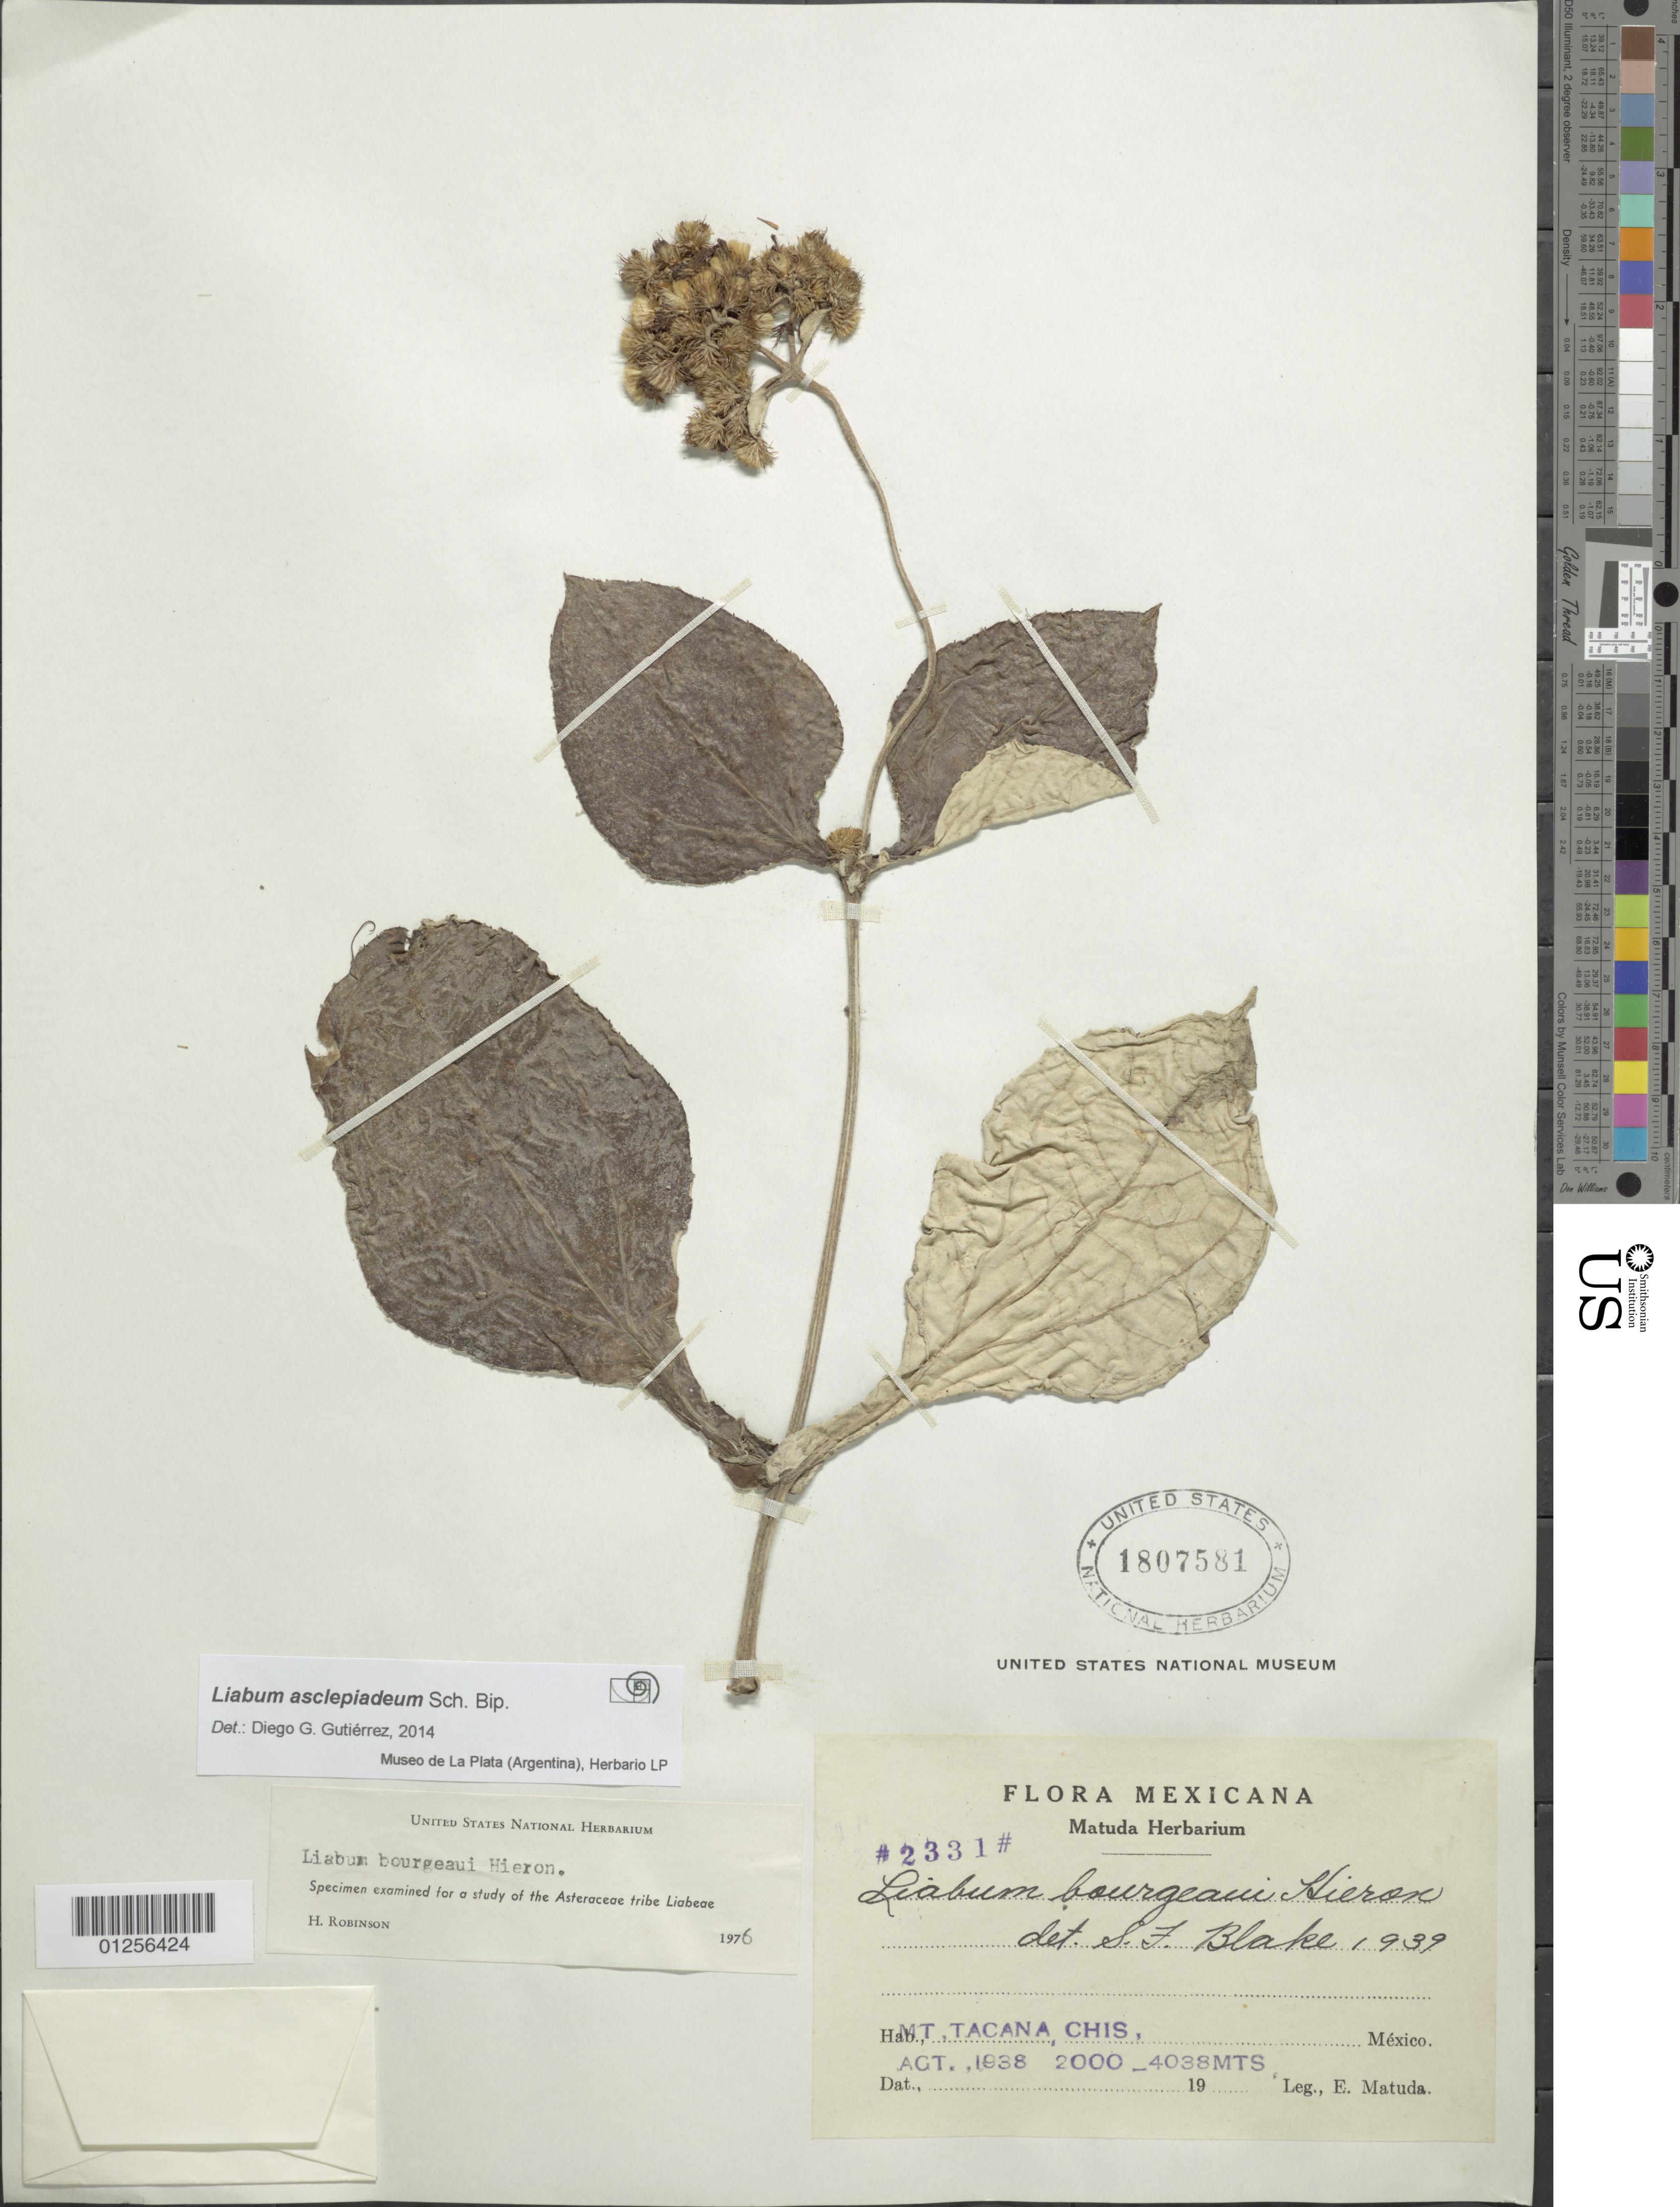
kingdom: Plantae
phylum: Tracheophyta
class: Magnoliopsida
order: Asterales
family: Asteraceae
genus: Liabum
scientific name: Liabum asclepiadeum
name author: Sch. Bip.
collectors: E. Matuda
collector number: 2331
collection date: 1938-08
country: Mexico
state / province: Chiapas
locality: Mt. Tacana, Chis., México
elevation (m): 2000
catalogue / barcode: US 1807581